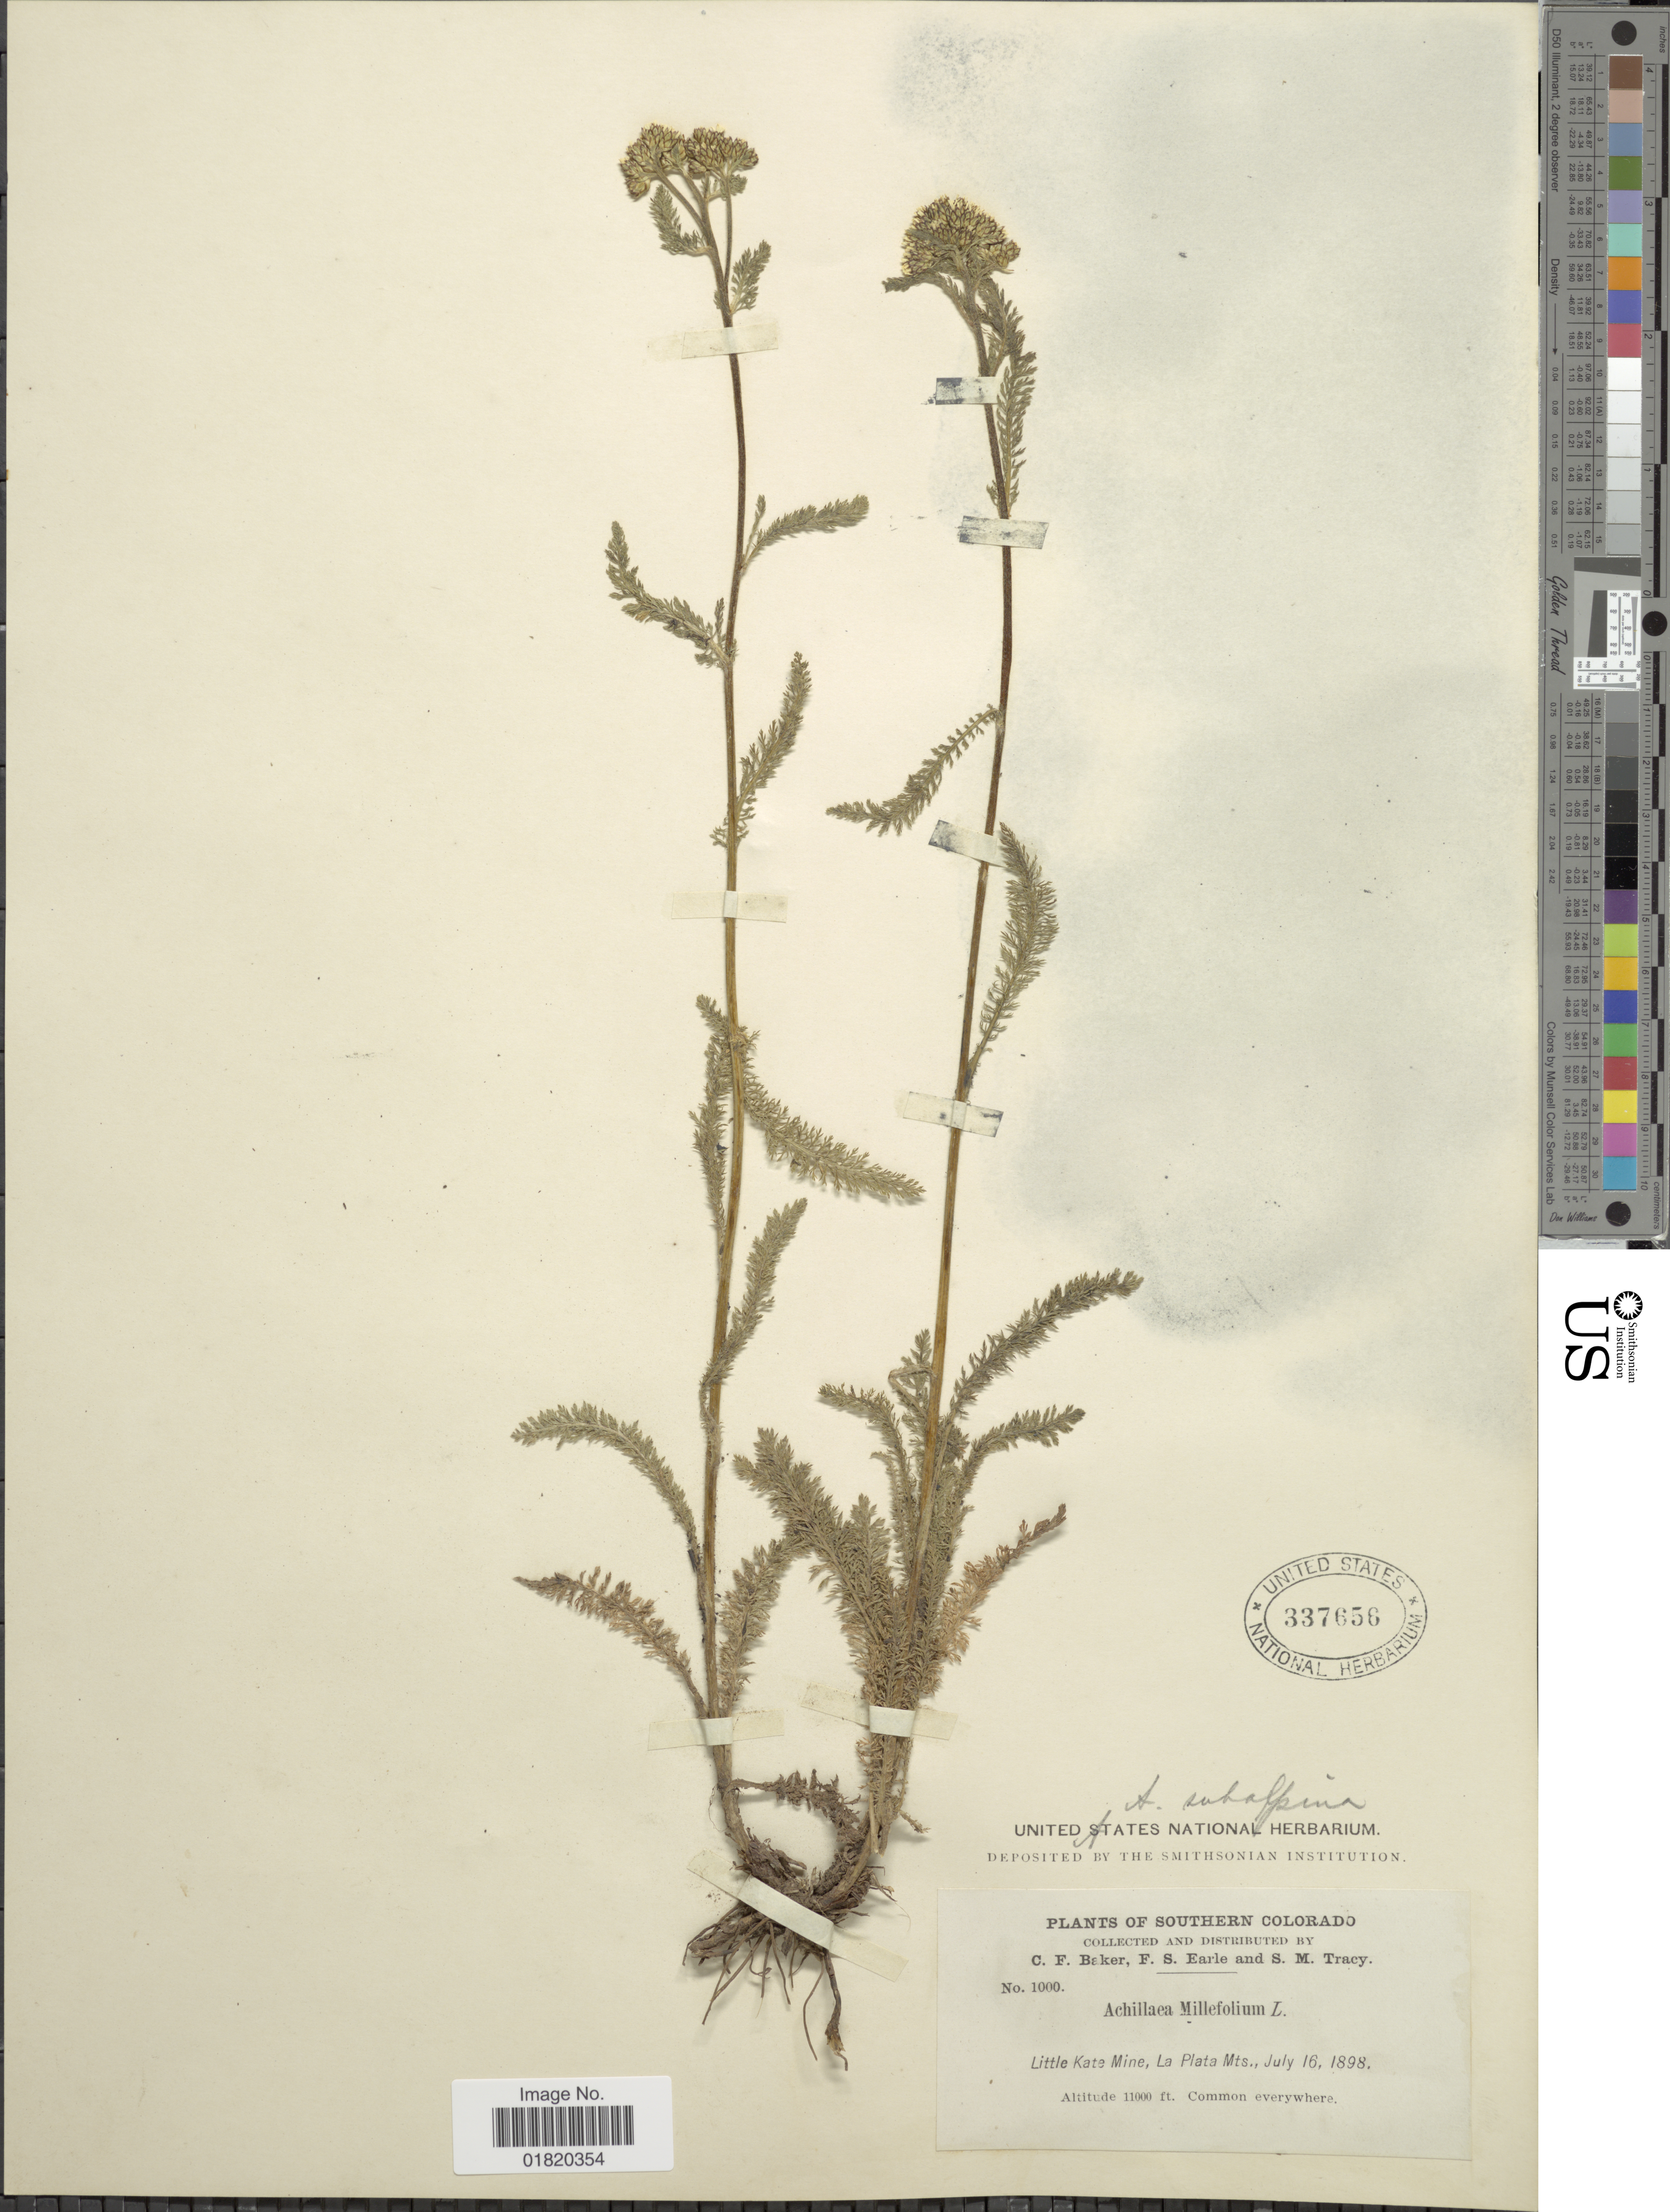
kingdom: Plantae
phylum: Tracheophyta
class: Magnoliopsida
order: Asterales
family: Asteraceae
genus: Achillea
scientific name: Achillea subalpina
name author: Greene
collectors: C. F. Baker, F. S. Earle & S. M. Tracy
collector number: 1000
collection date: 1898-07-16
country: United States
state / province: Colorado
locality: Southern Colorado. Little Kate Mine, La Plata Mts.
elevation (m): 3353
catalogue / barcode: US 337656